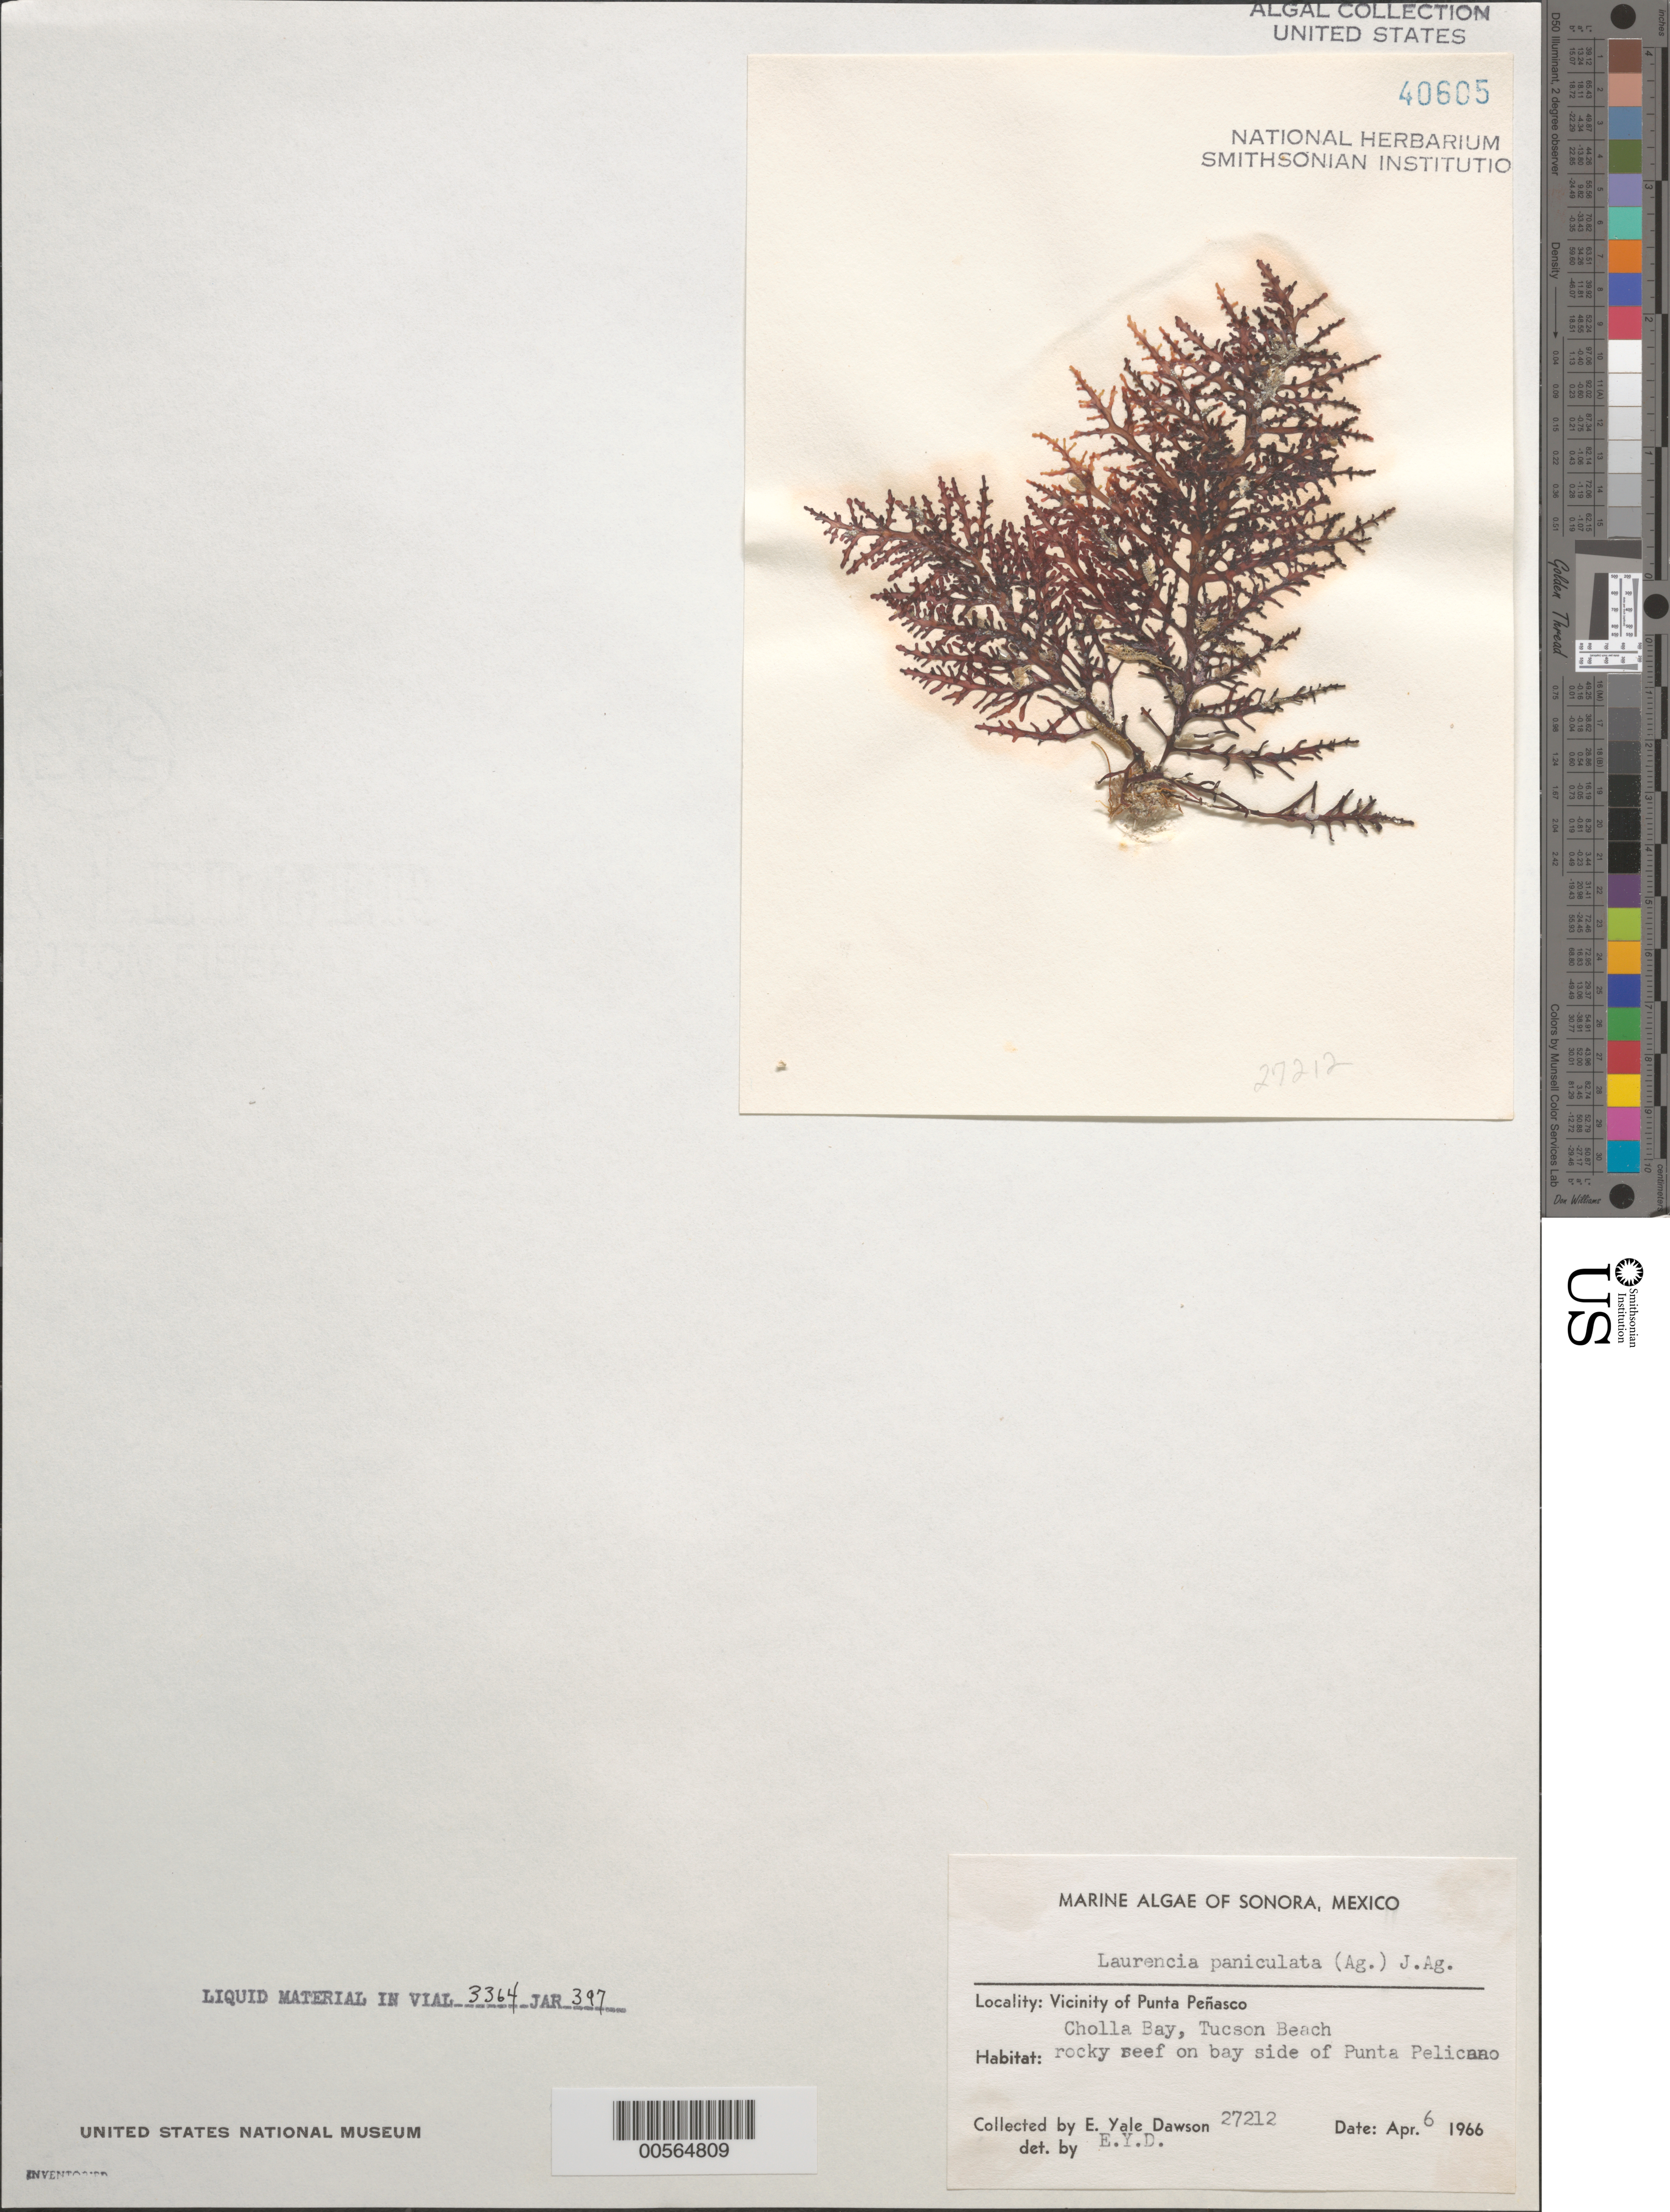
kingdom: Plantae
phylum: Rhodophyta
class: Florideophyceae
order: Ceramiales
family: Rhodomelaceae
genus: Palisada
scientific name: Palisada thuyoides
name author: (Kützing) Cassano et al.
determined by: Algae name updating Project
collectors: E. Y. Dawson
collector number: EYD 27212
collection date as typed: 06 Apr 1966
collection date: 1966-04-06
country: Mexico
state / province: Sonora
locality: Cholla Bay, Tucson Beach, Punta Pelicano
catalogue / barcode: US 40605